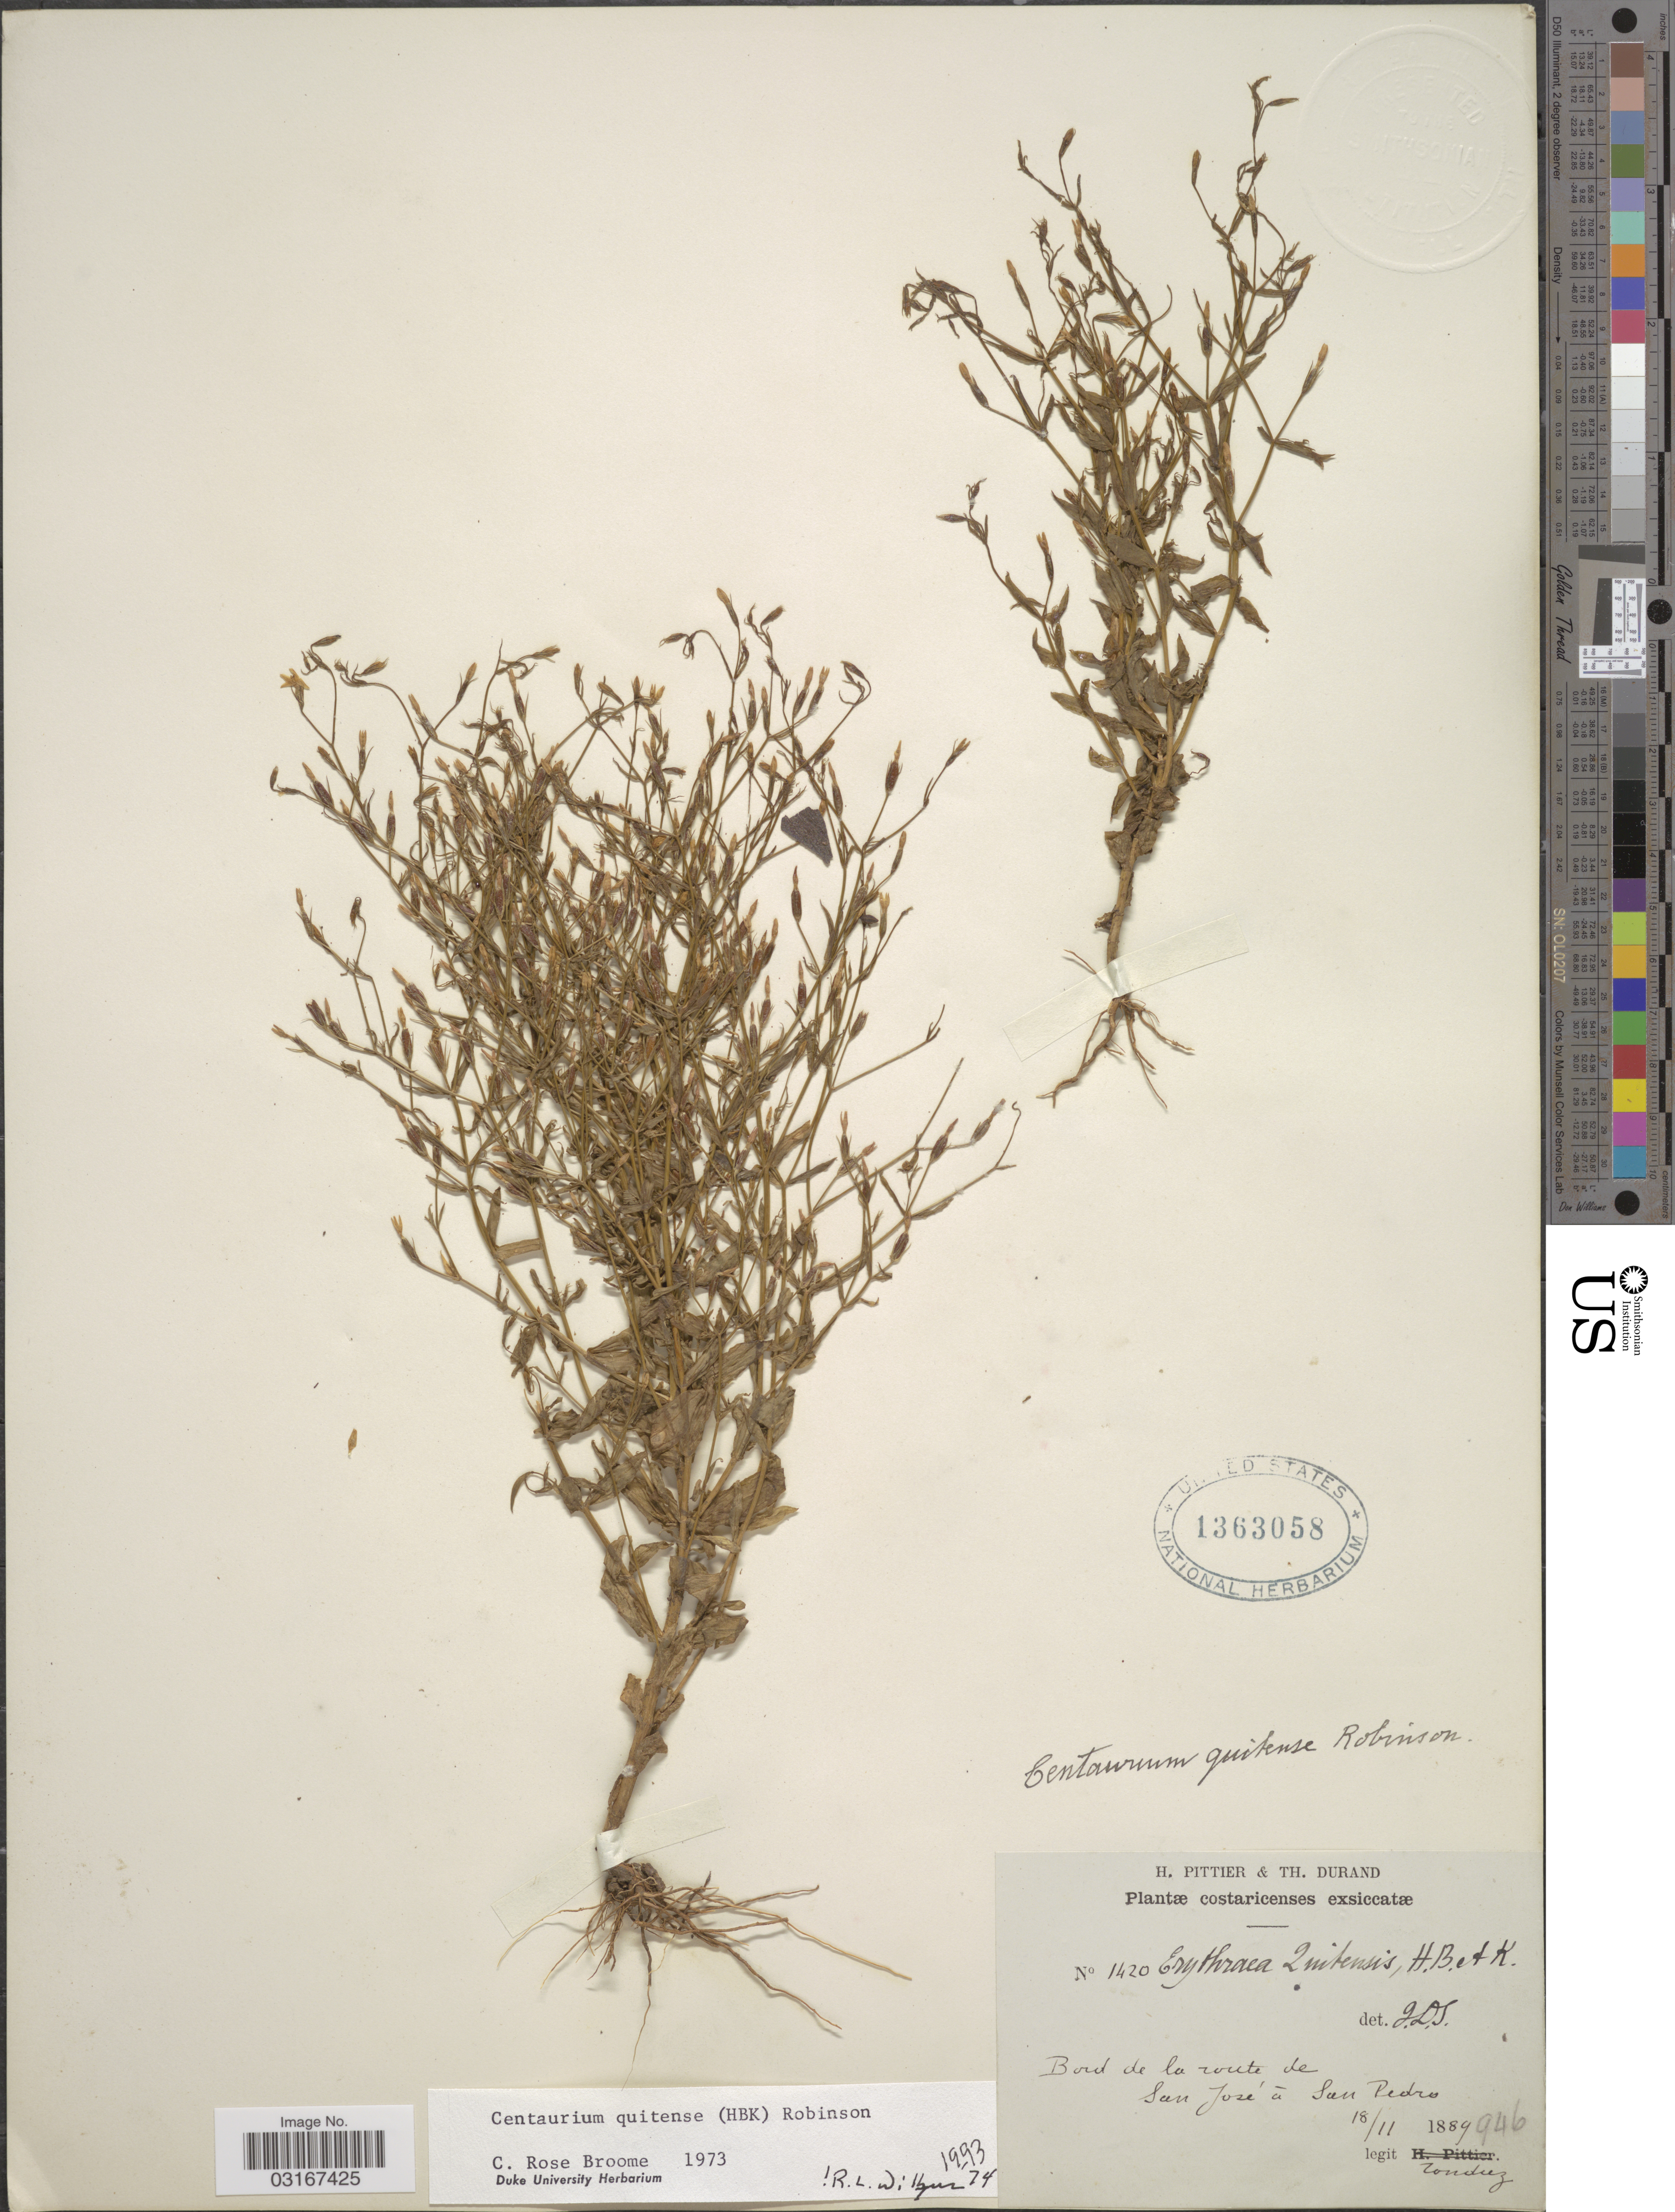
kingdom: Plantae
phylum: Tracheophyta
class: Magnoliopsida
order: Gentianales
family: Gentianaceae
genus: Centaurium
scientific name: Centaurium quitense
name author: (Kunth) B.L. Rob.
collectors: Tonduz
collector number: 1420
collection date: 1889-11-18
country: Costa Rica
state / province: San José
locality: Bord de la route de San José à San Pedro.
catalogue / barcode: US 1363058